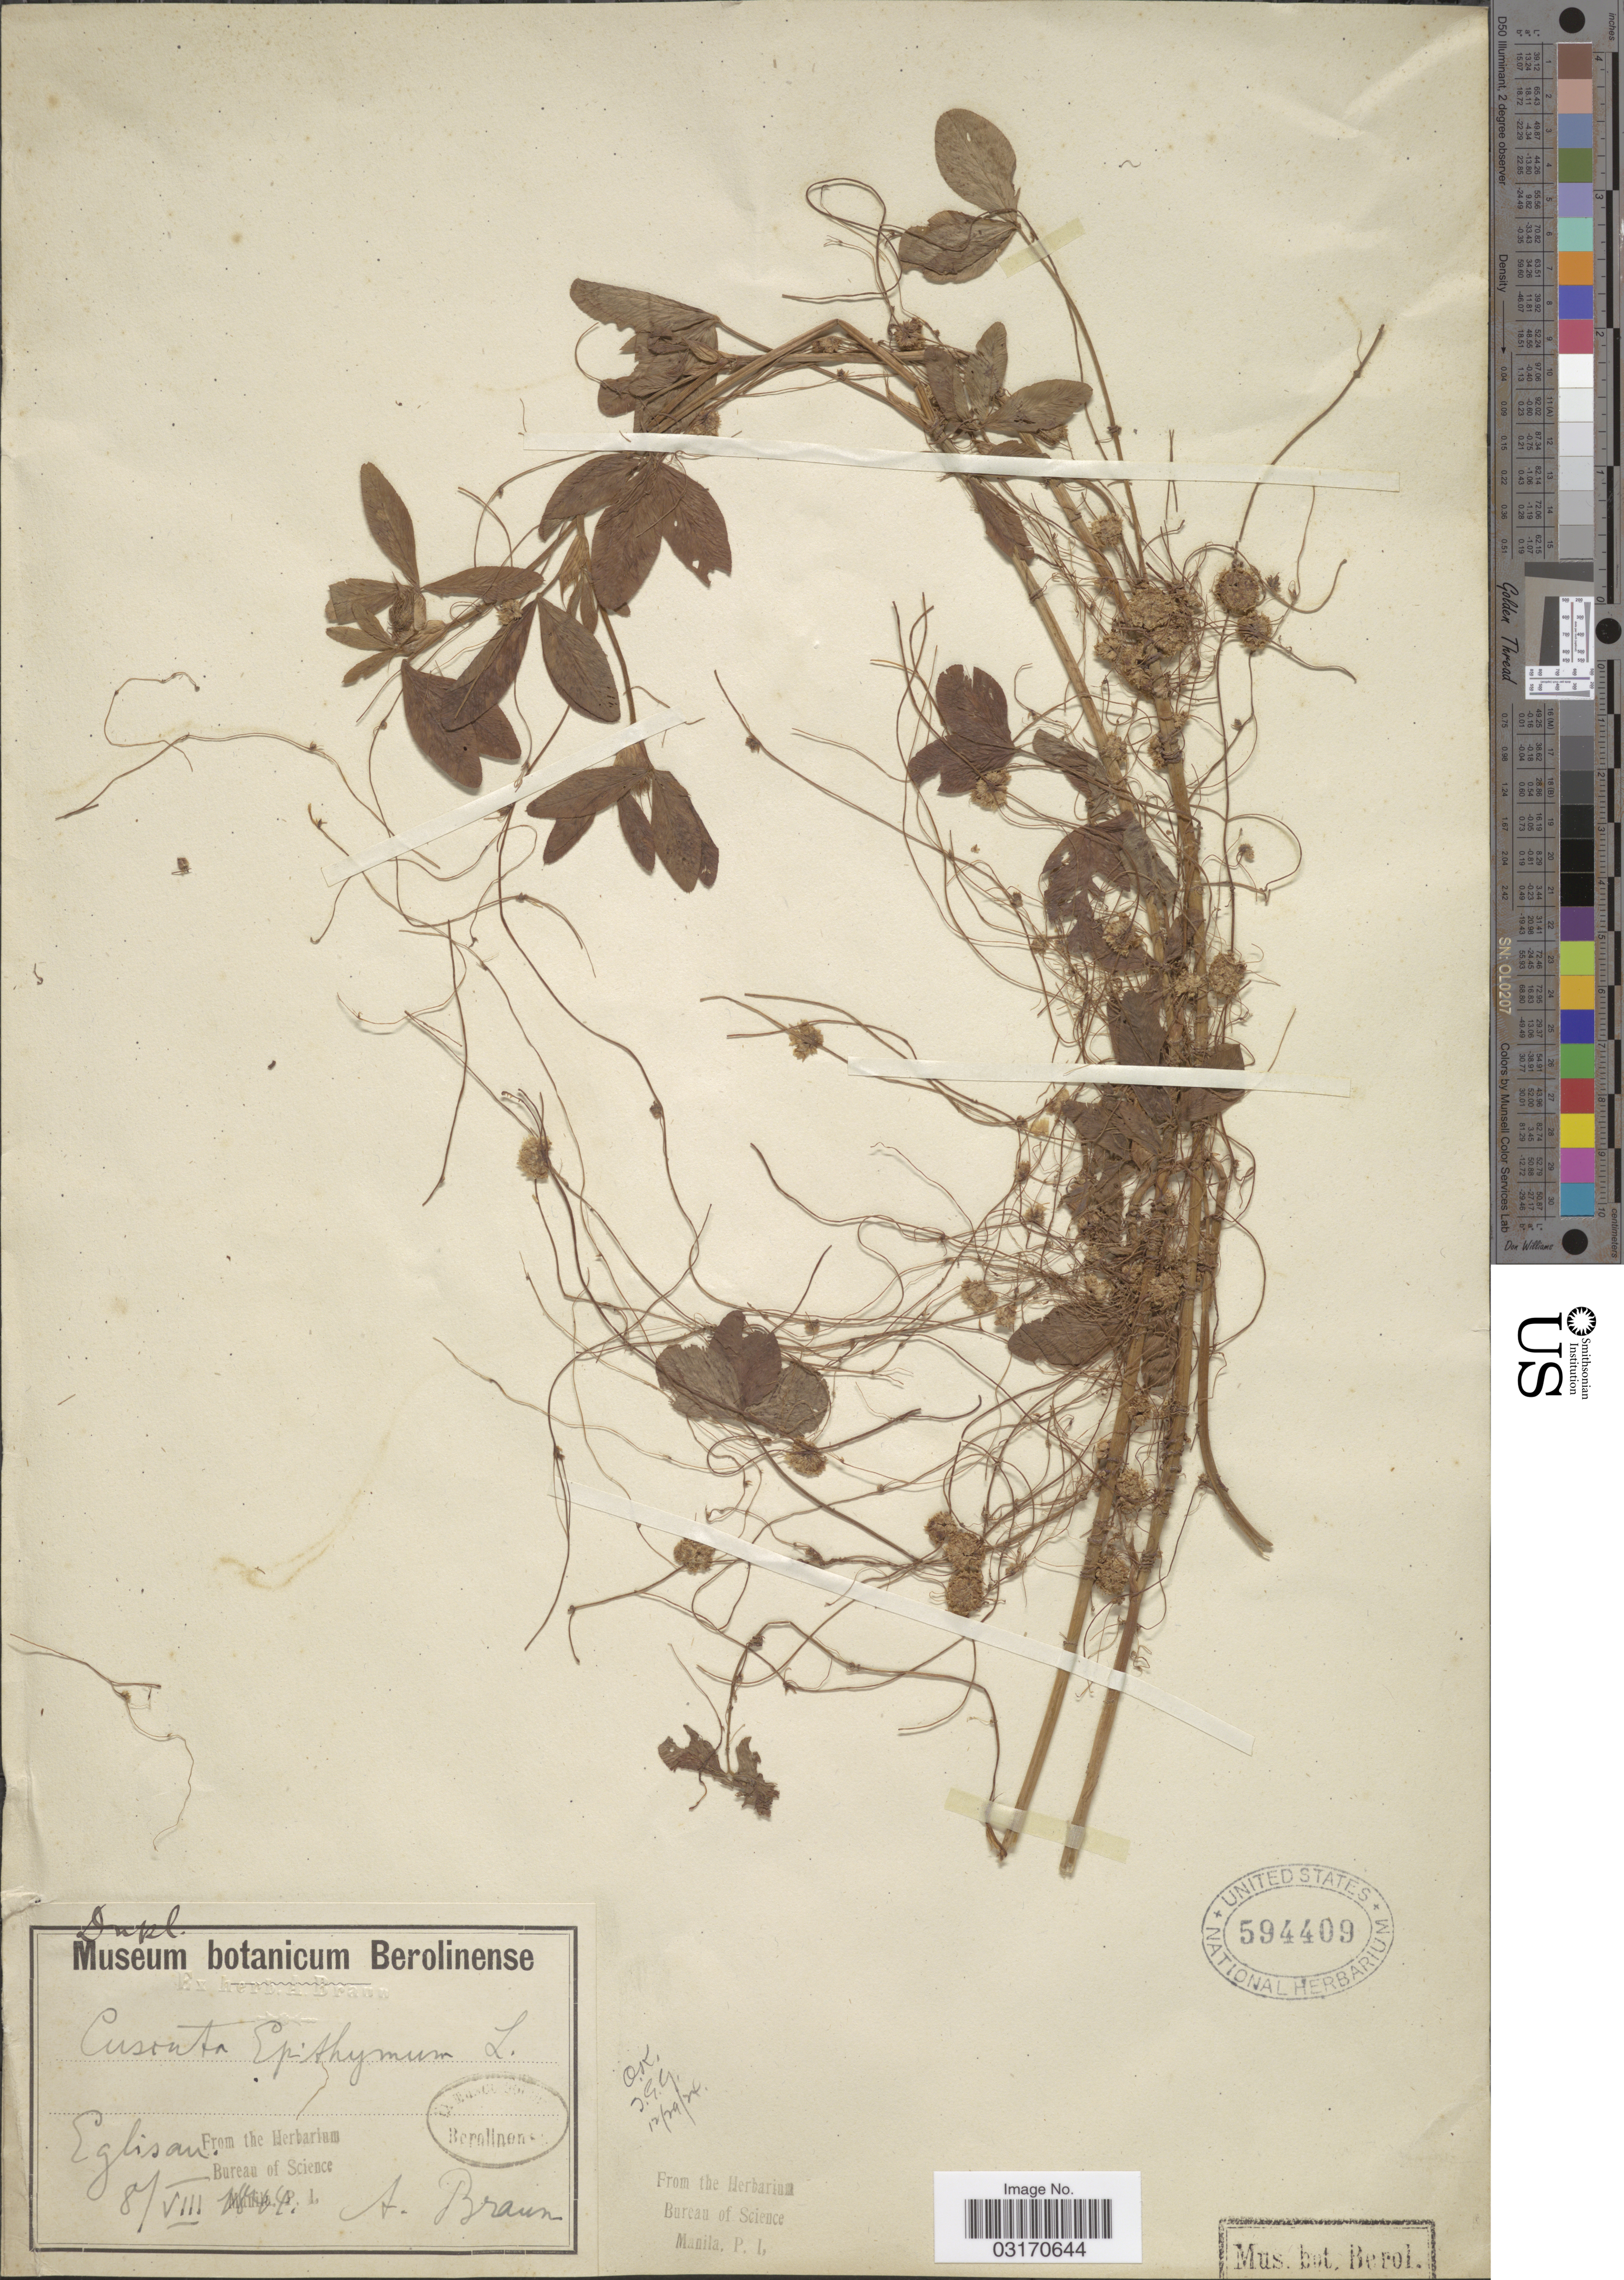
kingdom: Plantae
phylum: Tracheophyta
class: Magnoliopsida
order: Solanales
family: Convolvulaceae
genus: Cuscuta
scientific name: Cuscuta epithymum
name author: Murray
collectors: A. Braun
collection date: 1844-08-08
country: Switzerland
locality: Eglisau.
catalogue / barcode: US 594409